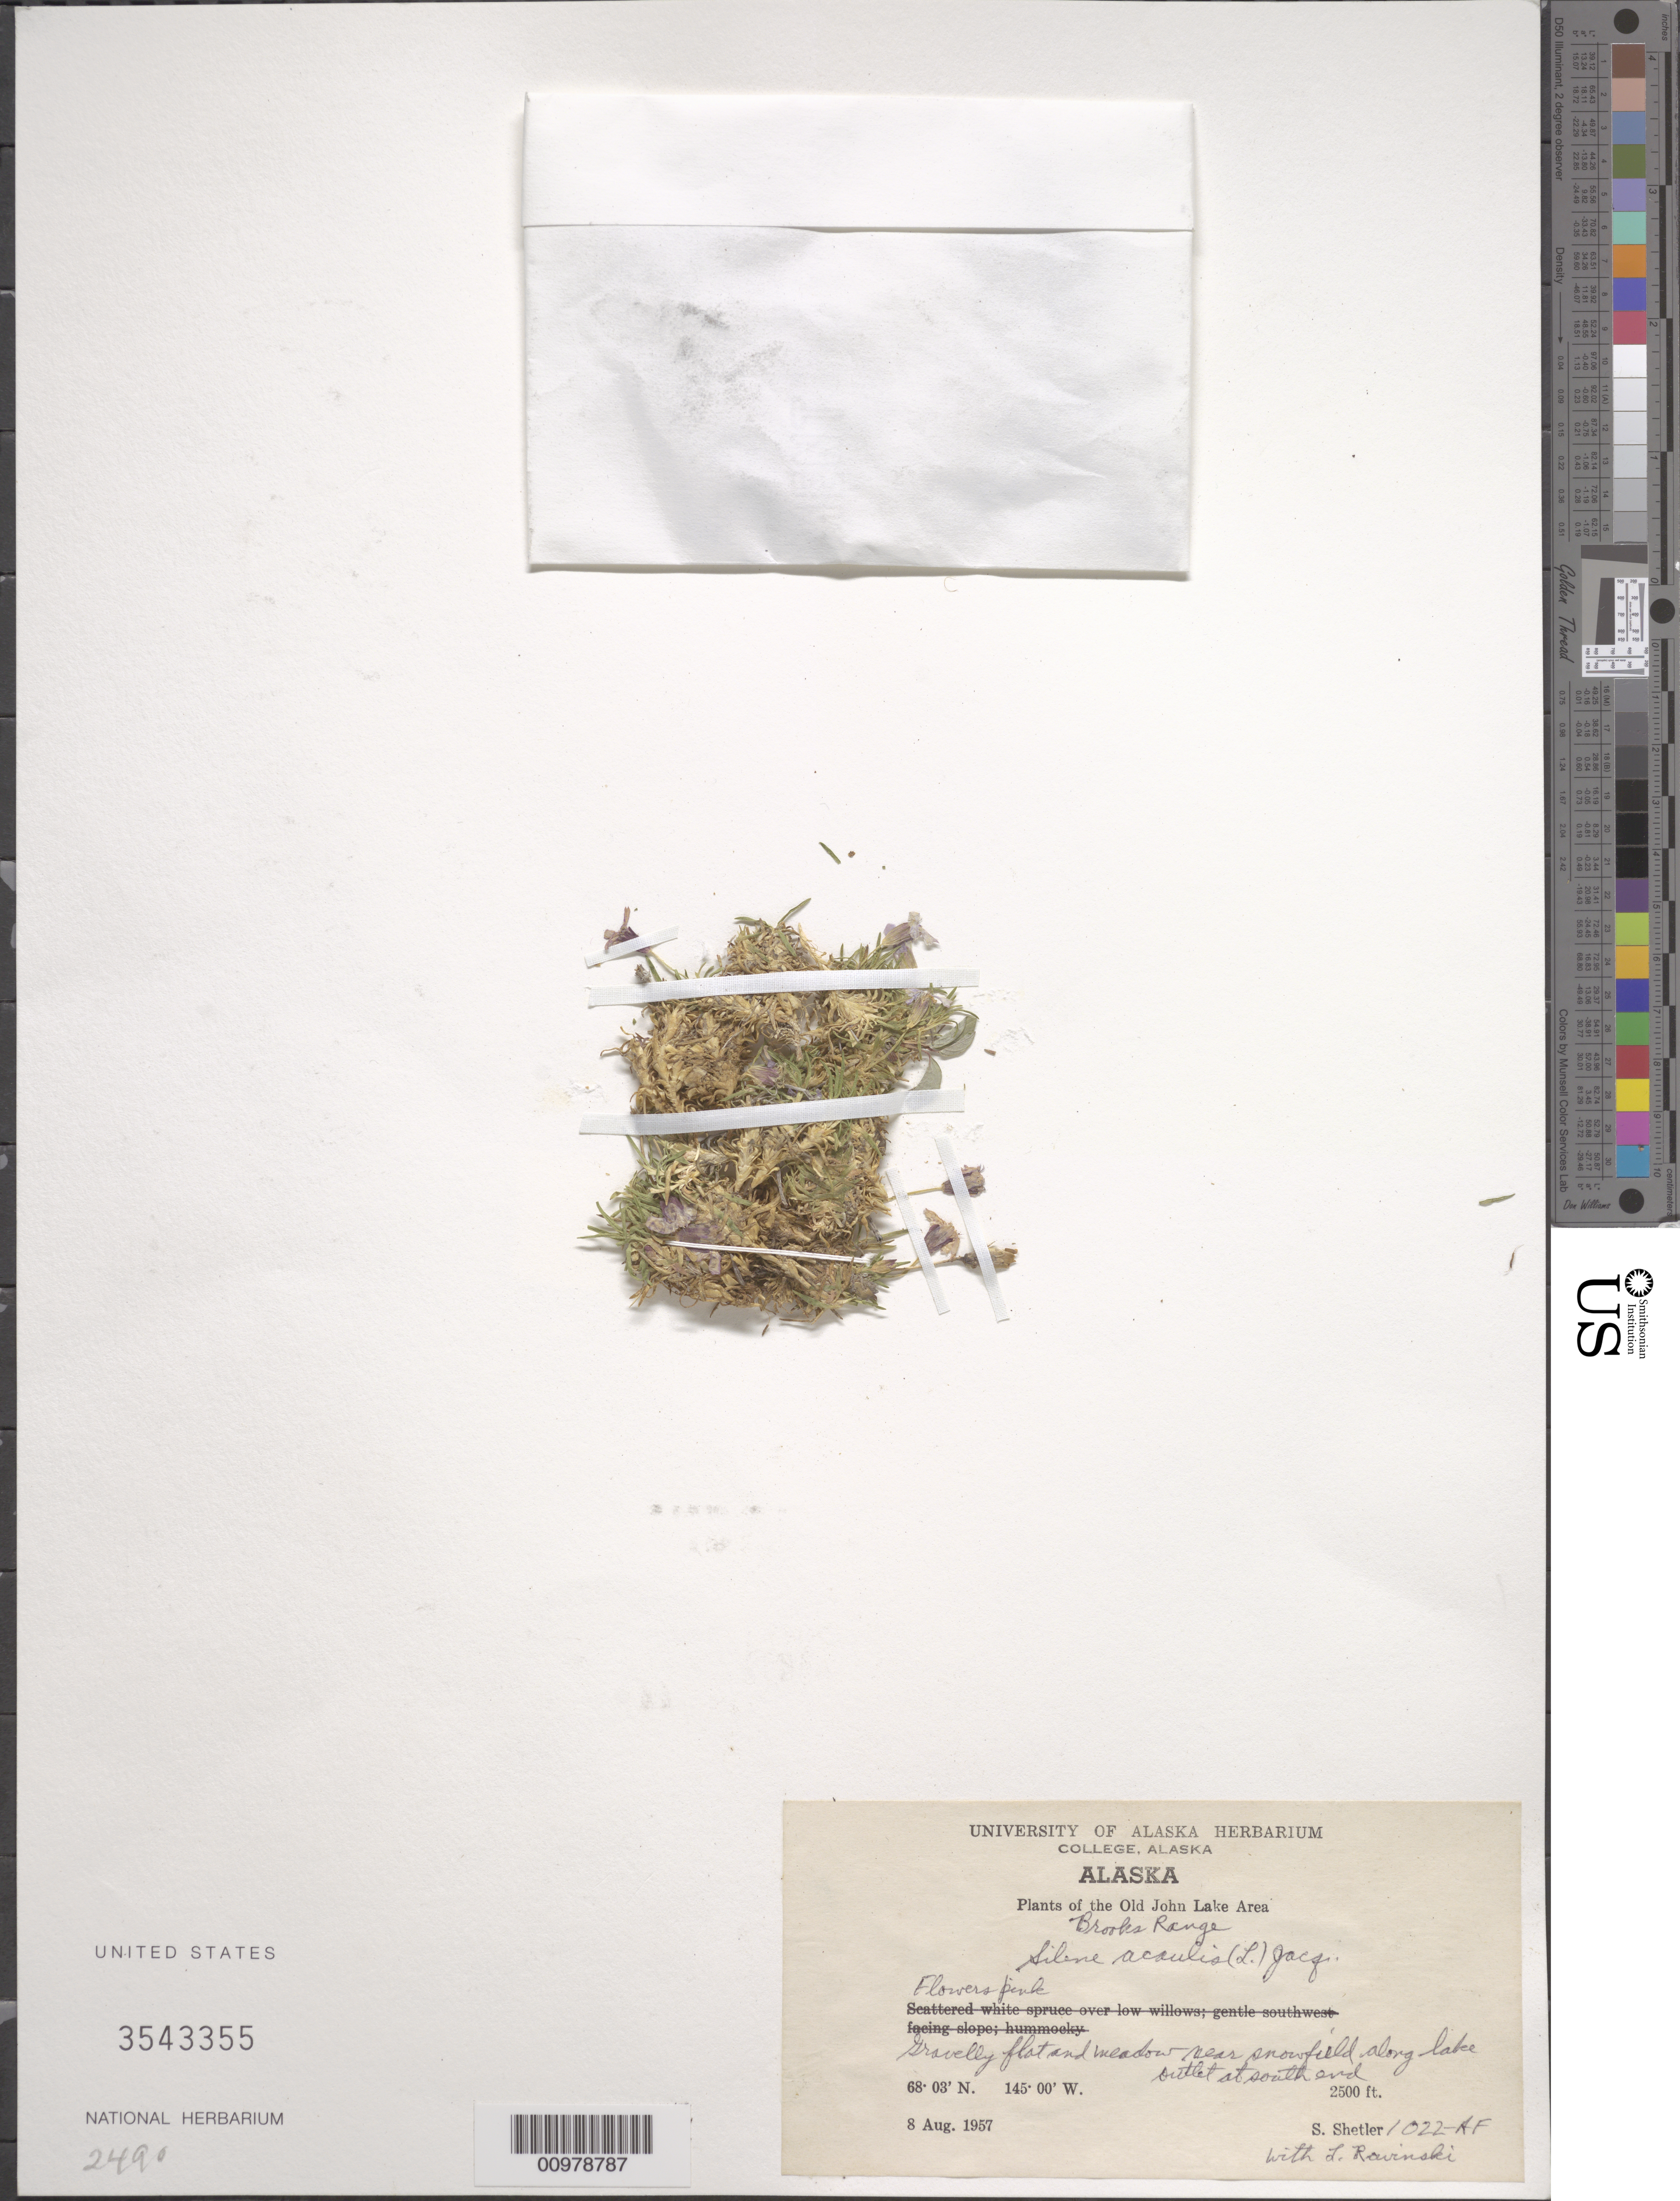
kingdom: Plantae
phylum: Tracheophyta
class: Magnoliopsida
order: Caryophyllales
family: Caryophyllaceae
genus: Silene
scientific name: Silene acaulis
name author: (L.) Jacq.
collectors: S. Shetler & L. Ravinski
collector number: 1022-AF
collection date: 1957-08-08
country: United States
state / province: Alaska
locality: The Old John Lake Area. Brooks Range. Near snowfield along lake outlet at south end.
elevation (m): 762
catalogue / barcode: US 3543355